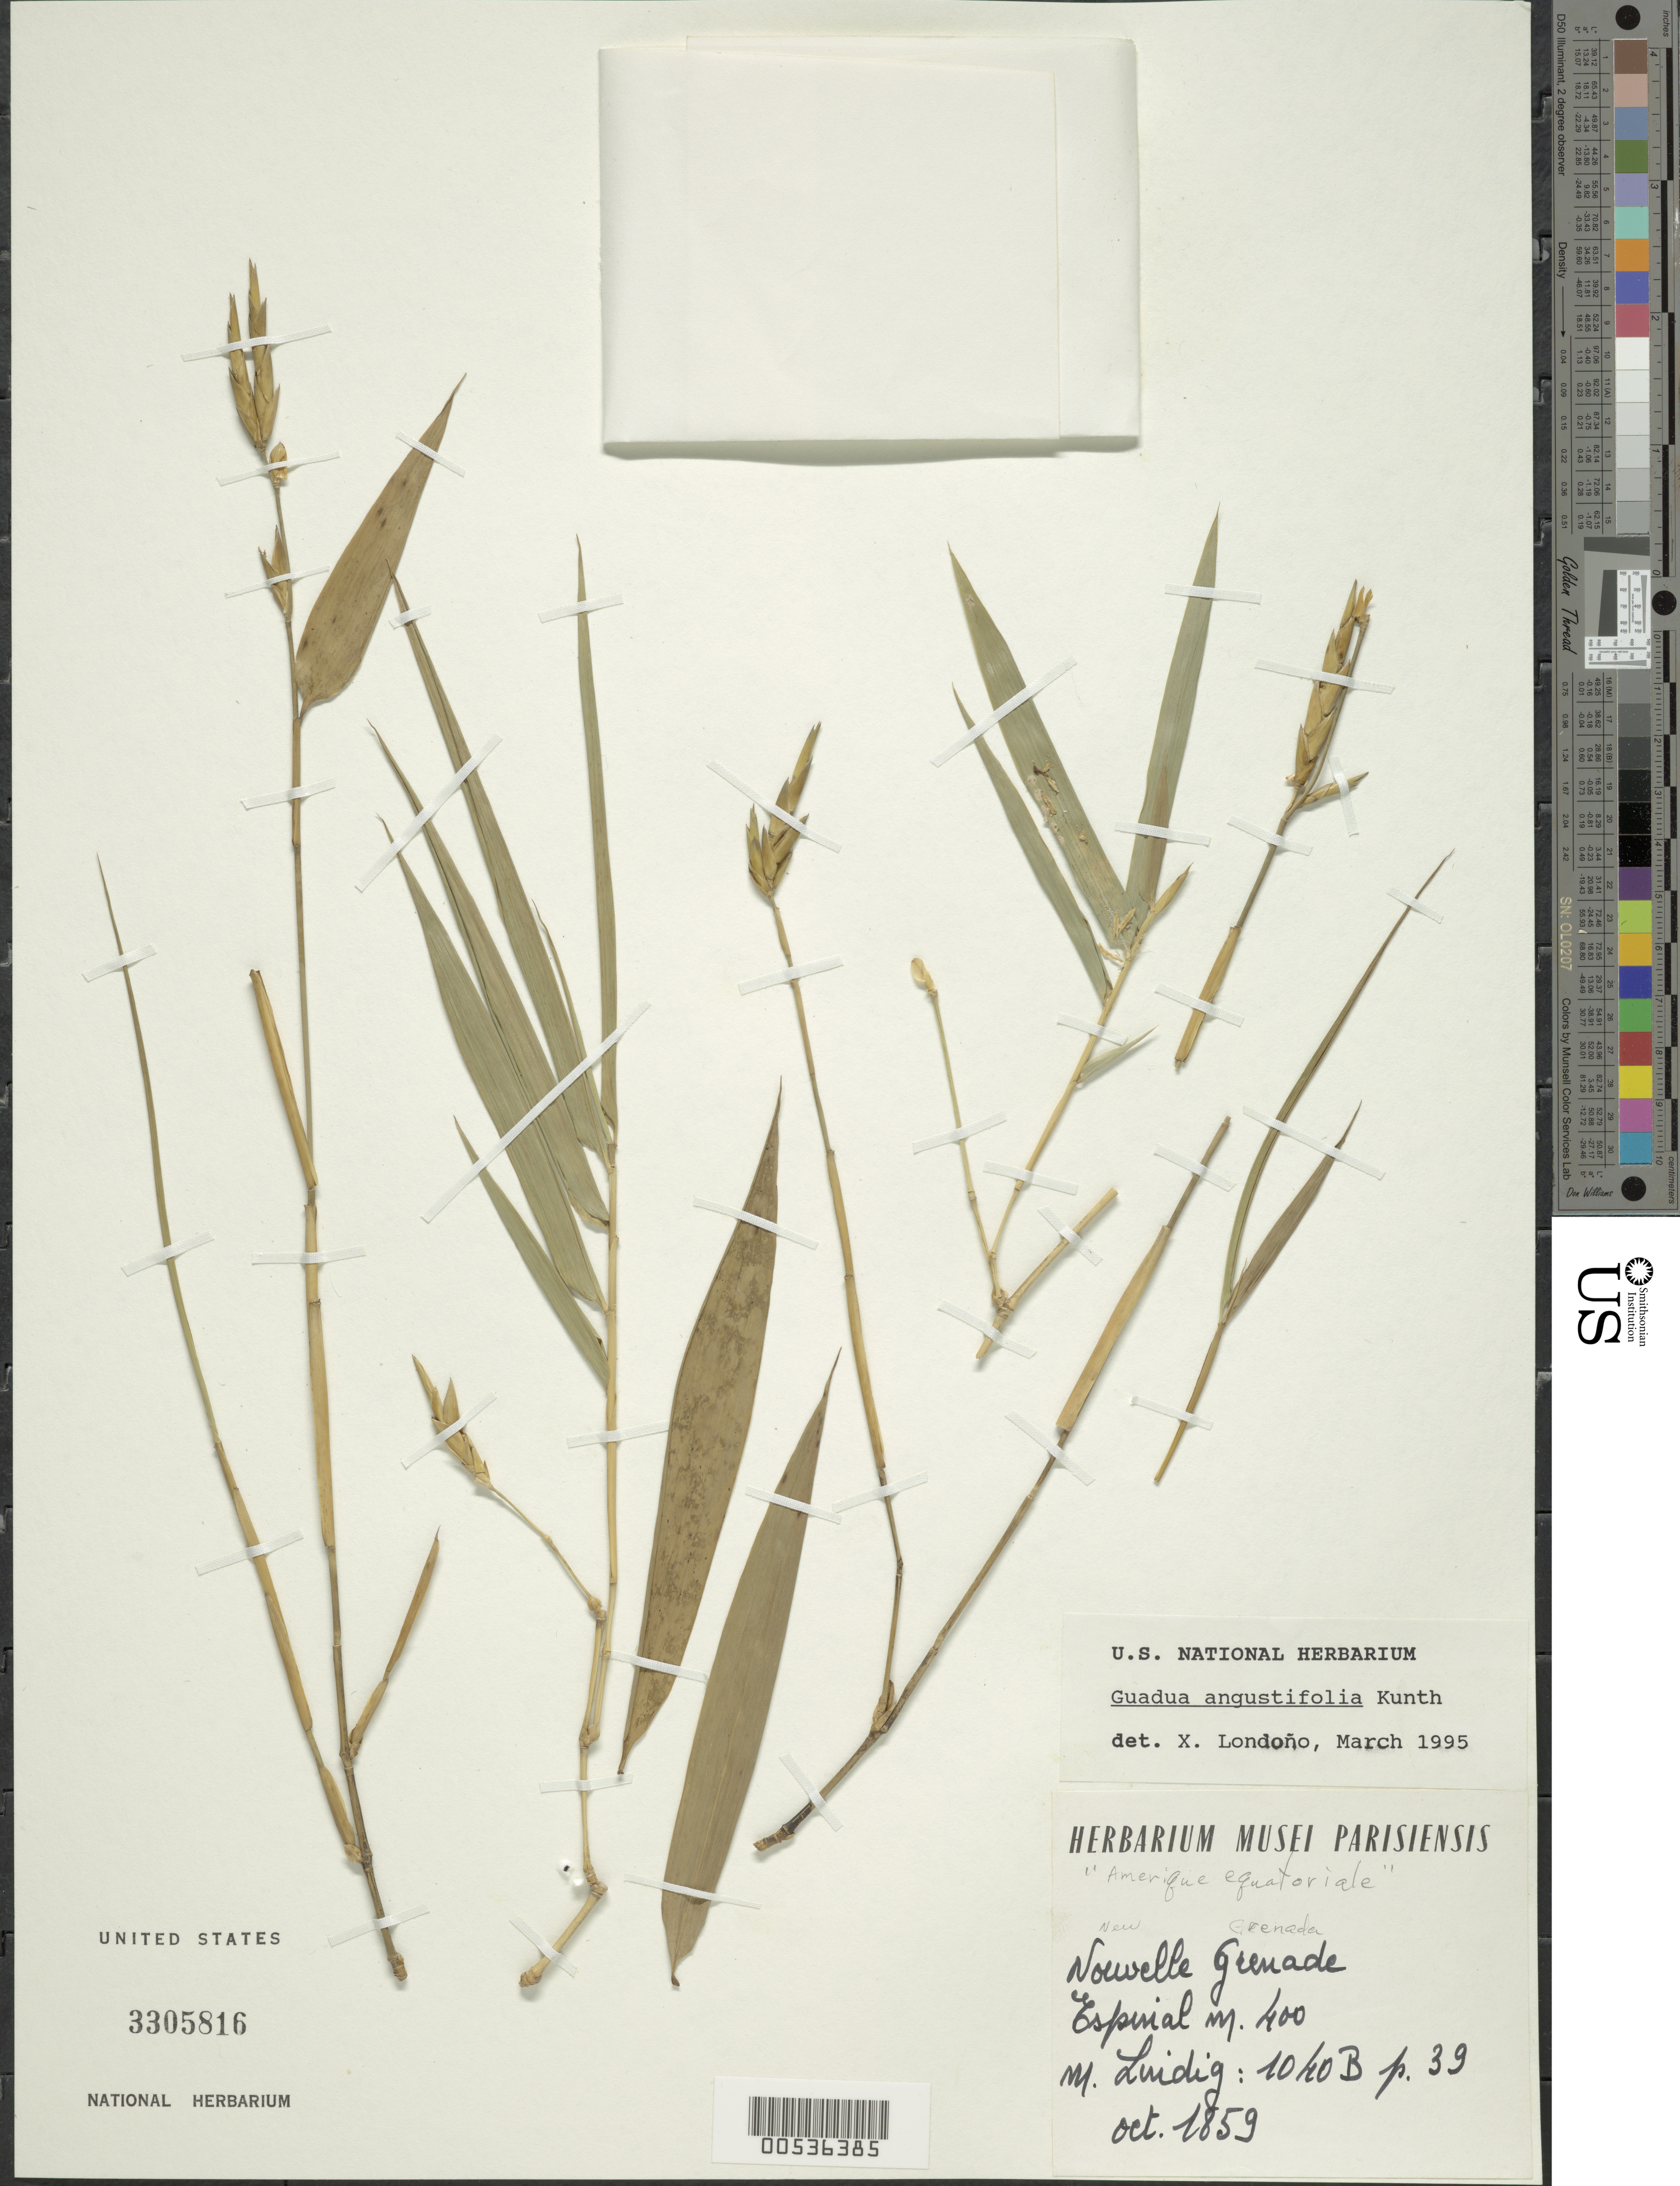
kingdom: Plantae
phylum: Tracheophyta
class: Liliopsida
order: Poales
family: Poaceae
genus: Guadua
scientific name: Guadua angustifolia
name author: Kunth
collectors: M. Luidig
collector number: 39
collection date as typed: Oct 1859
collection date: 1859-10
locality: "Amerique Equatoriale, New Grenade"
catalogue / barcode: US 3305816